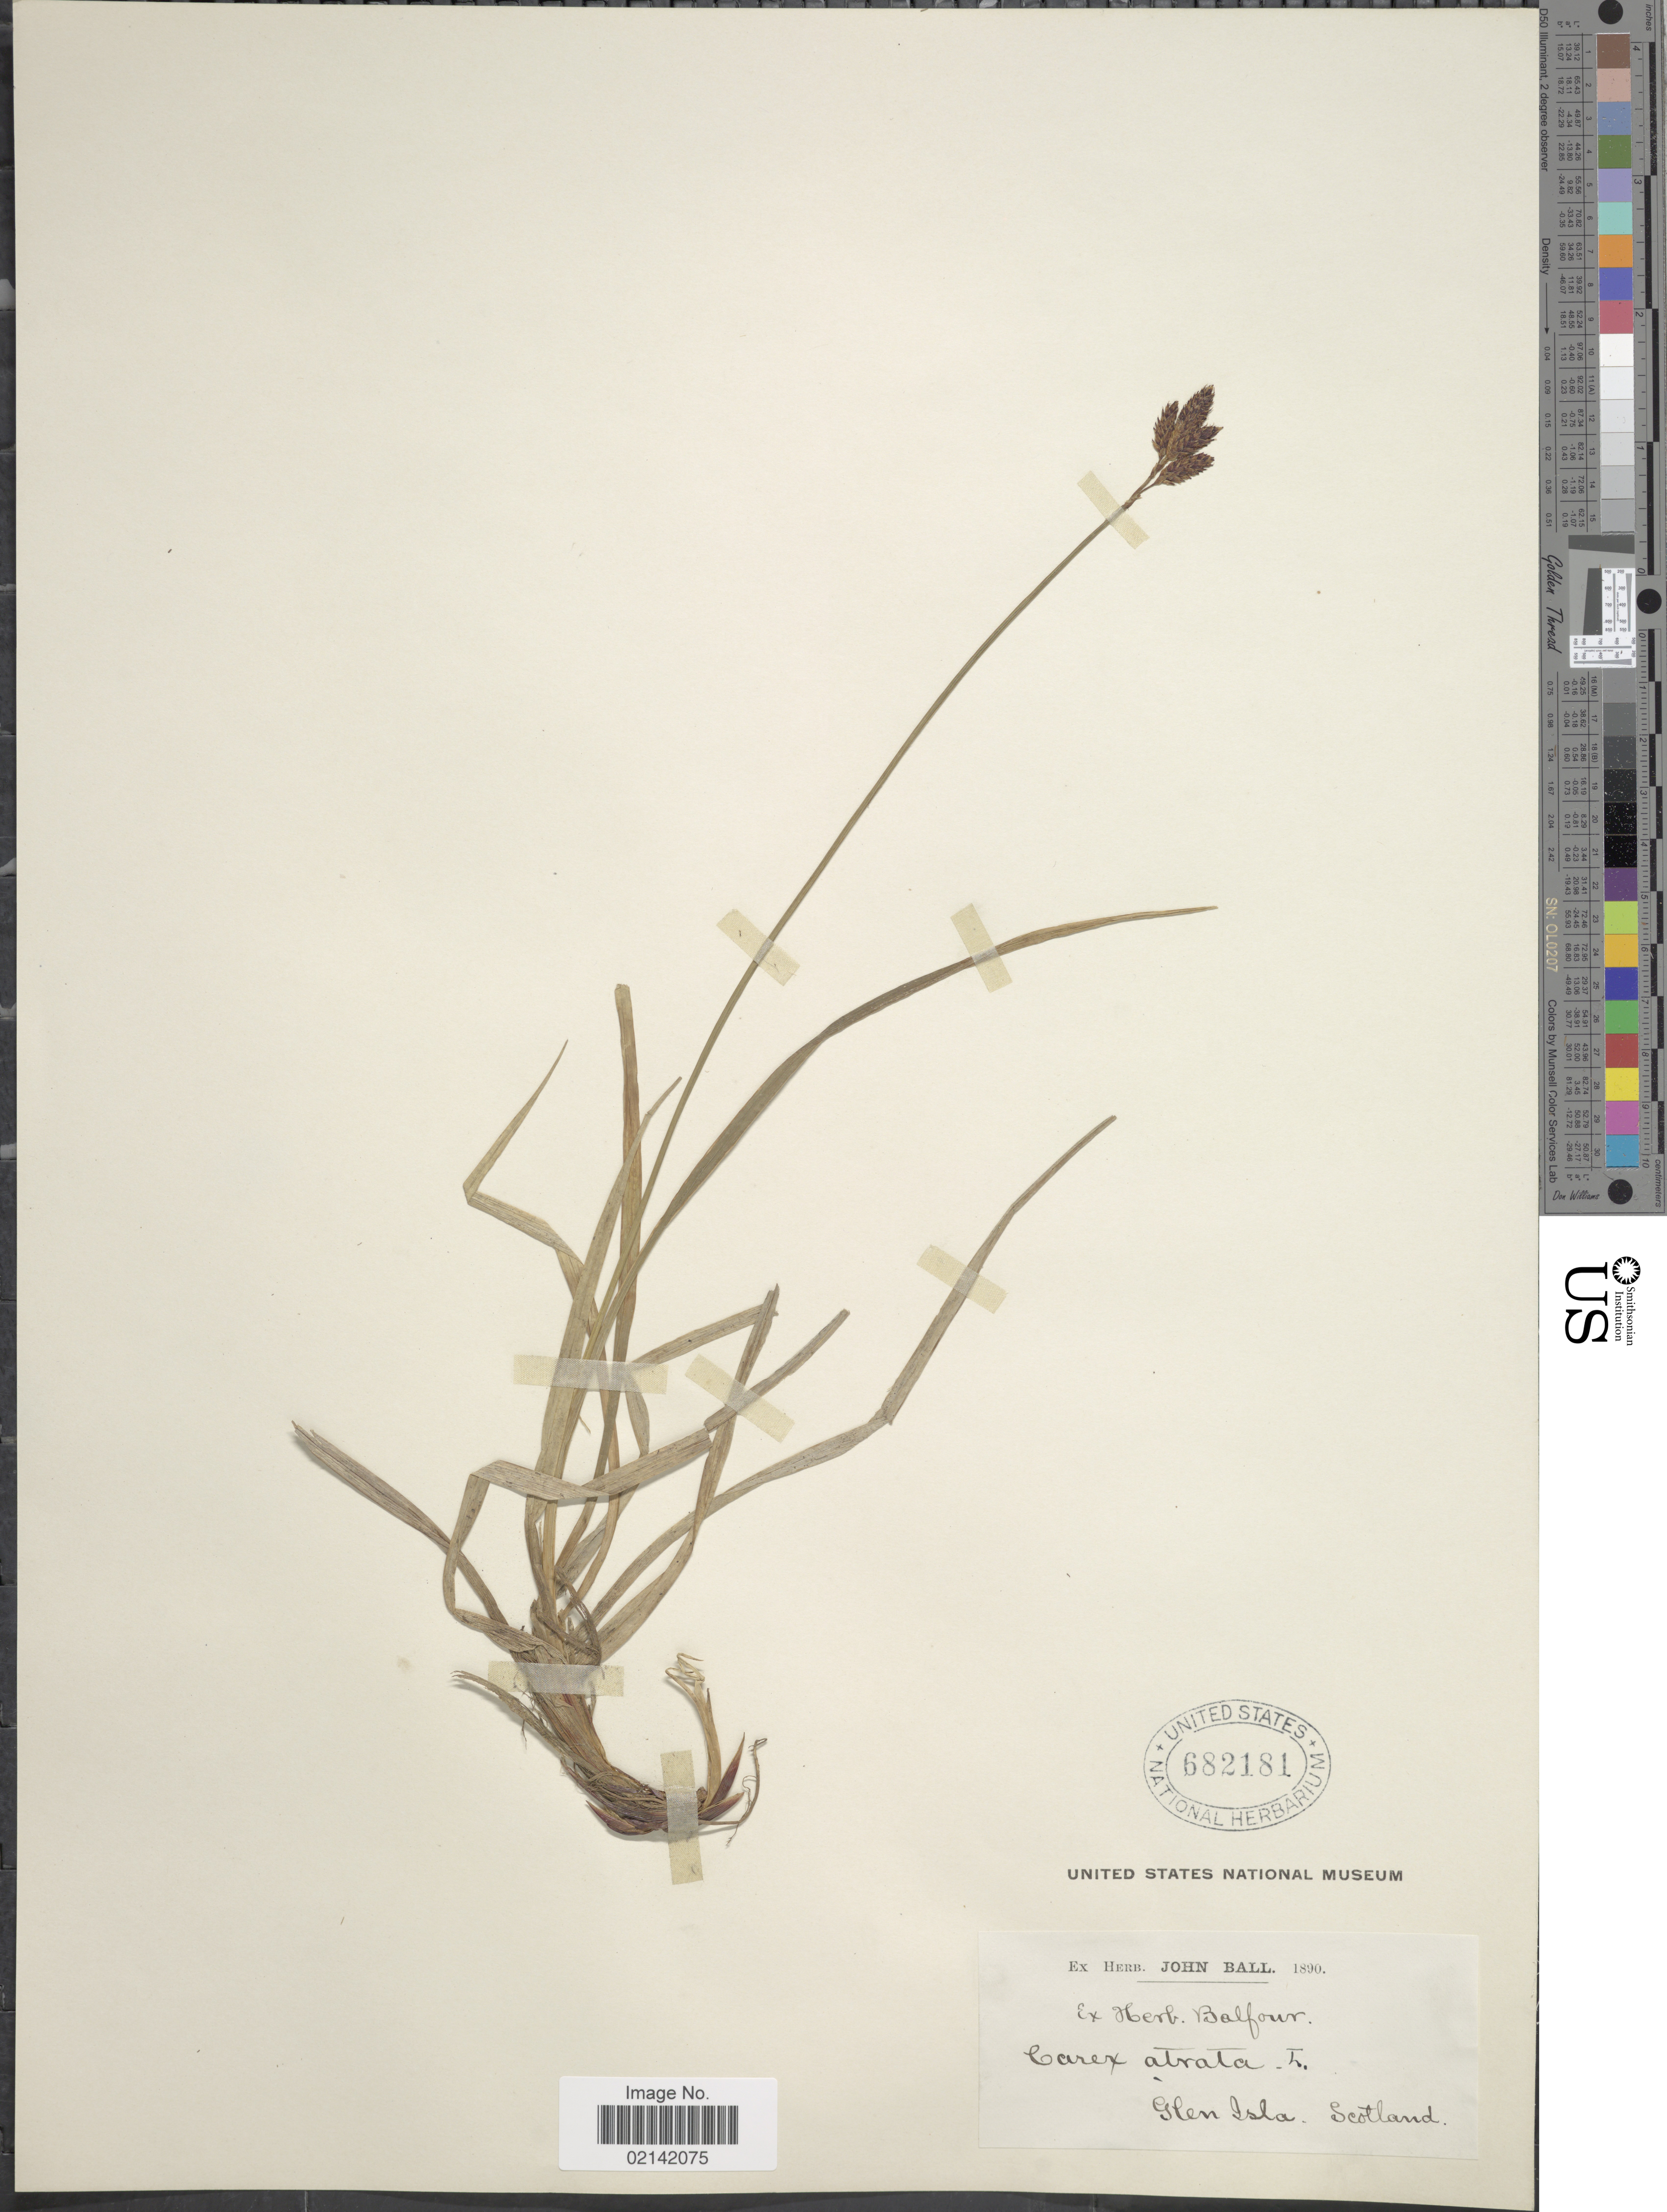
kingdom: Plantae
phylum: Tracheophyta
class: Liliopsida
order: Poales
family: Cyperaceae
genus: Carex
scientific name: Carex atrata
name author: L.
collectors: ex herb. John Ball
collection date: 1890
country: United Kingdom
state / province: Scotland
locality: Glen Isla, Scotland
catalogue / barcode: US 682181